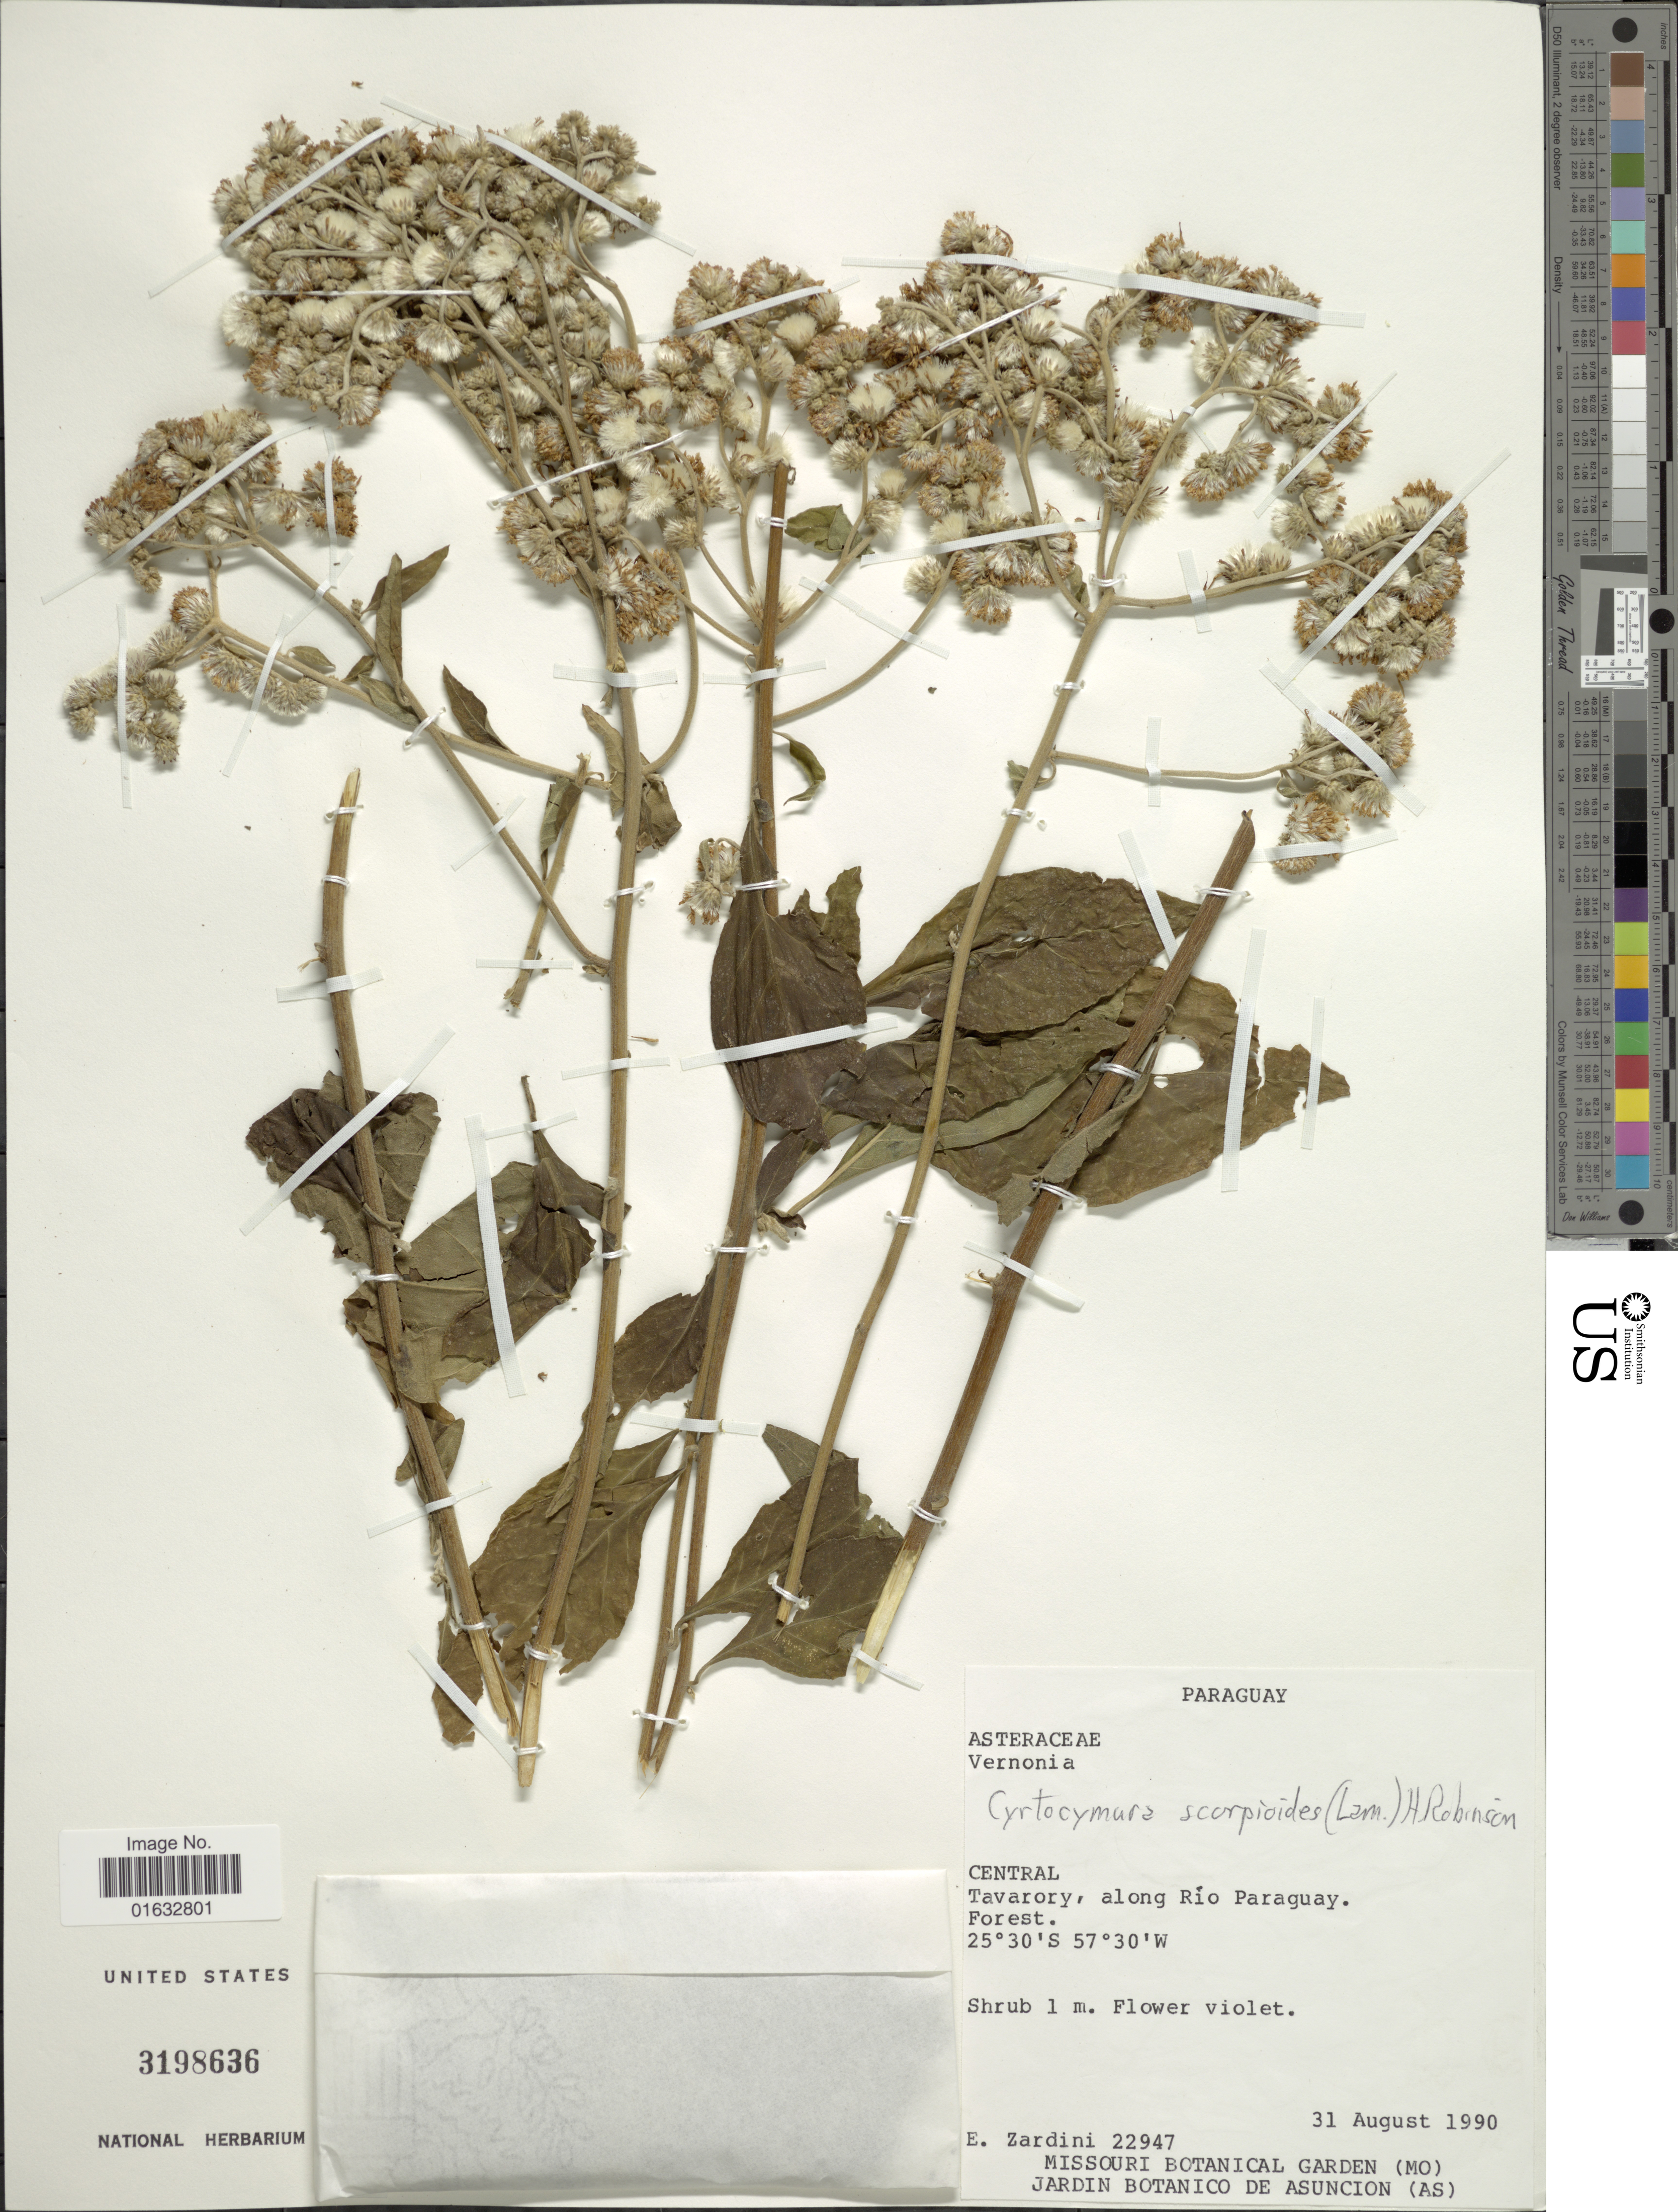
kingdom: Plantae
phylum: Tracheophyta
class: Magnoliopsida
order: Asterales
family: Asteraceae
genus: Cyrtocymura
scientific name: Cyrtocymura scorpioides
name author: (Lam.) H. Rob.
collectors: E. M. Zardini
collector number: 22947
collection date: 1990-08-31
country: Paraguay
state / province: Central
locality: Tavarory, along Rio Paraguay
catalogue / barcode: US 3198636